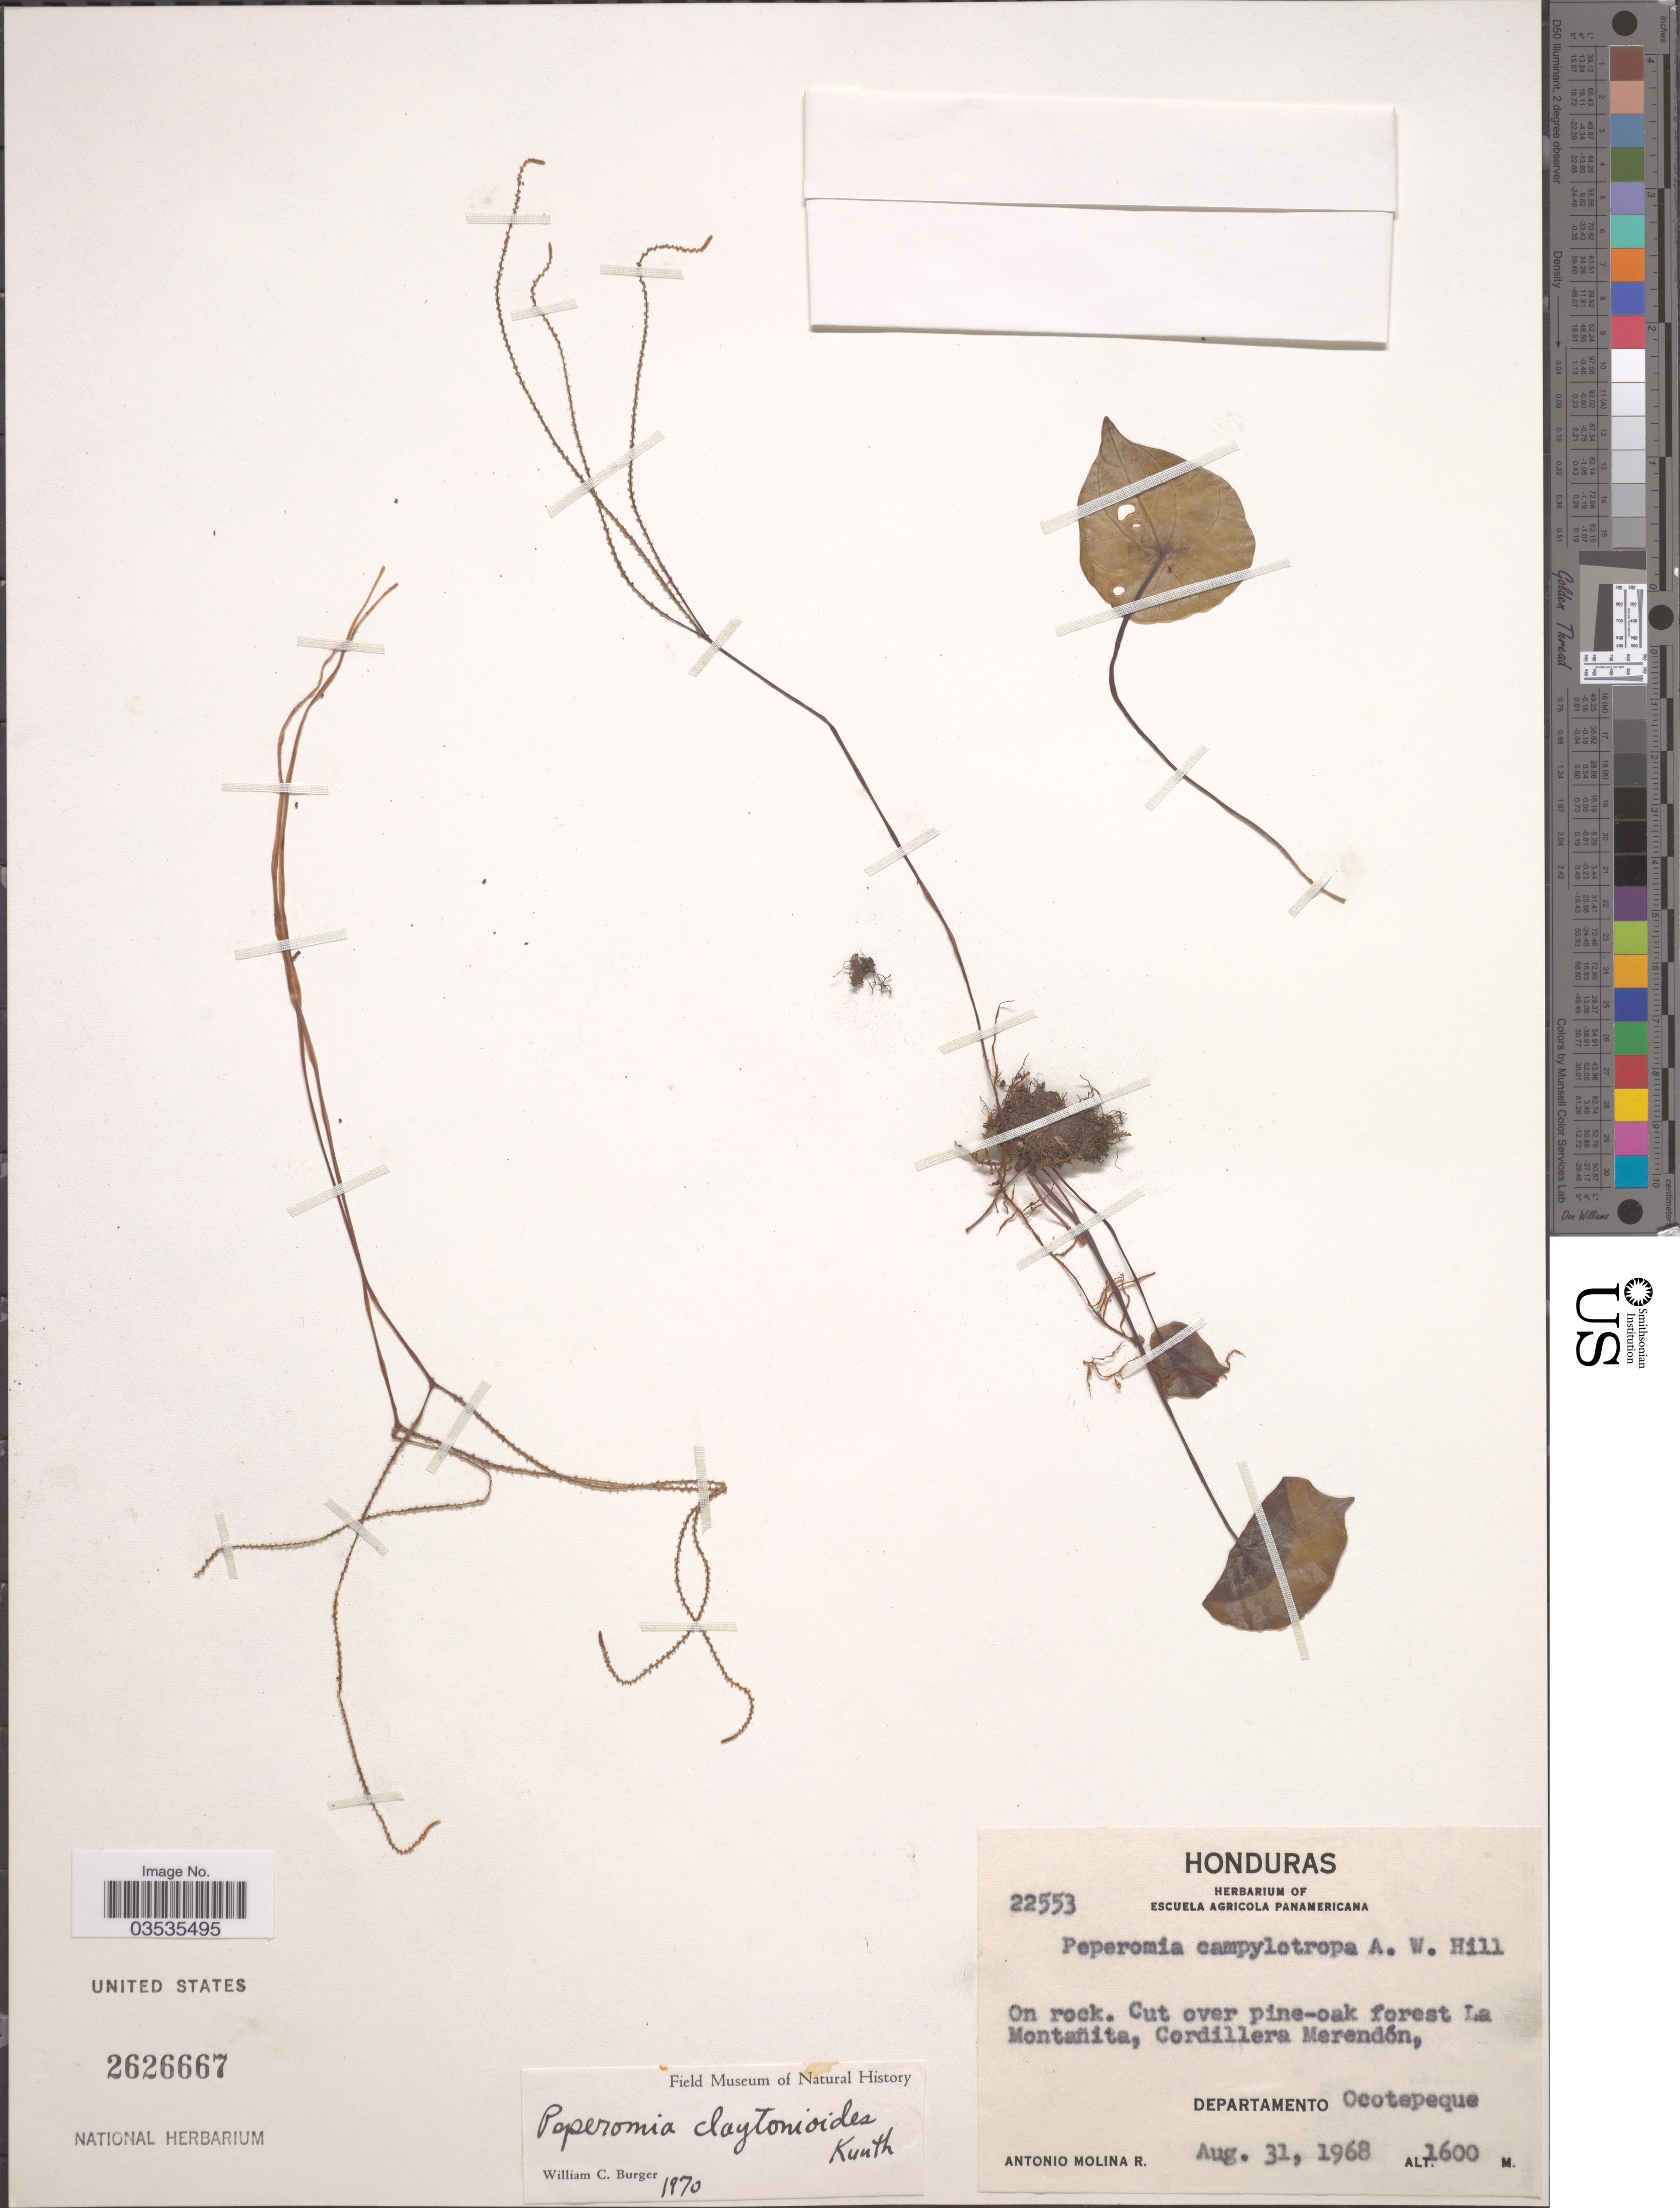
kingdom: Plantae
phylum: Tracheophyta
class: Magnoliopsida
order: Piperales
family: Piperaceae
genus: Peperomia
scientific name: Peperomia claytonioides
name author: Kunth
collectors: A. Molina R.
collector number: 22553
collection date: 1968-08-31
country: Honduras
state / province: Ocotepeque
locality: Cut over pine-oak forest La Montañita, Cordillera Merendón, Departamento Ocotepeque.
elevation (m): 1600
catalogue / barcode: US 2626667